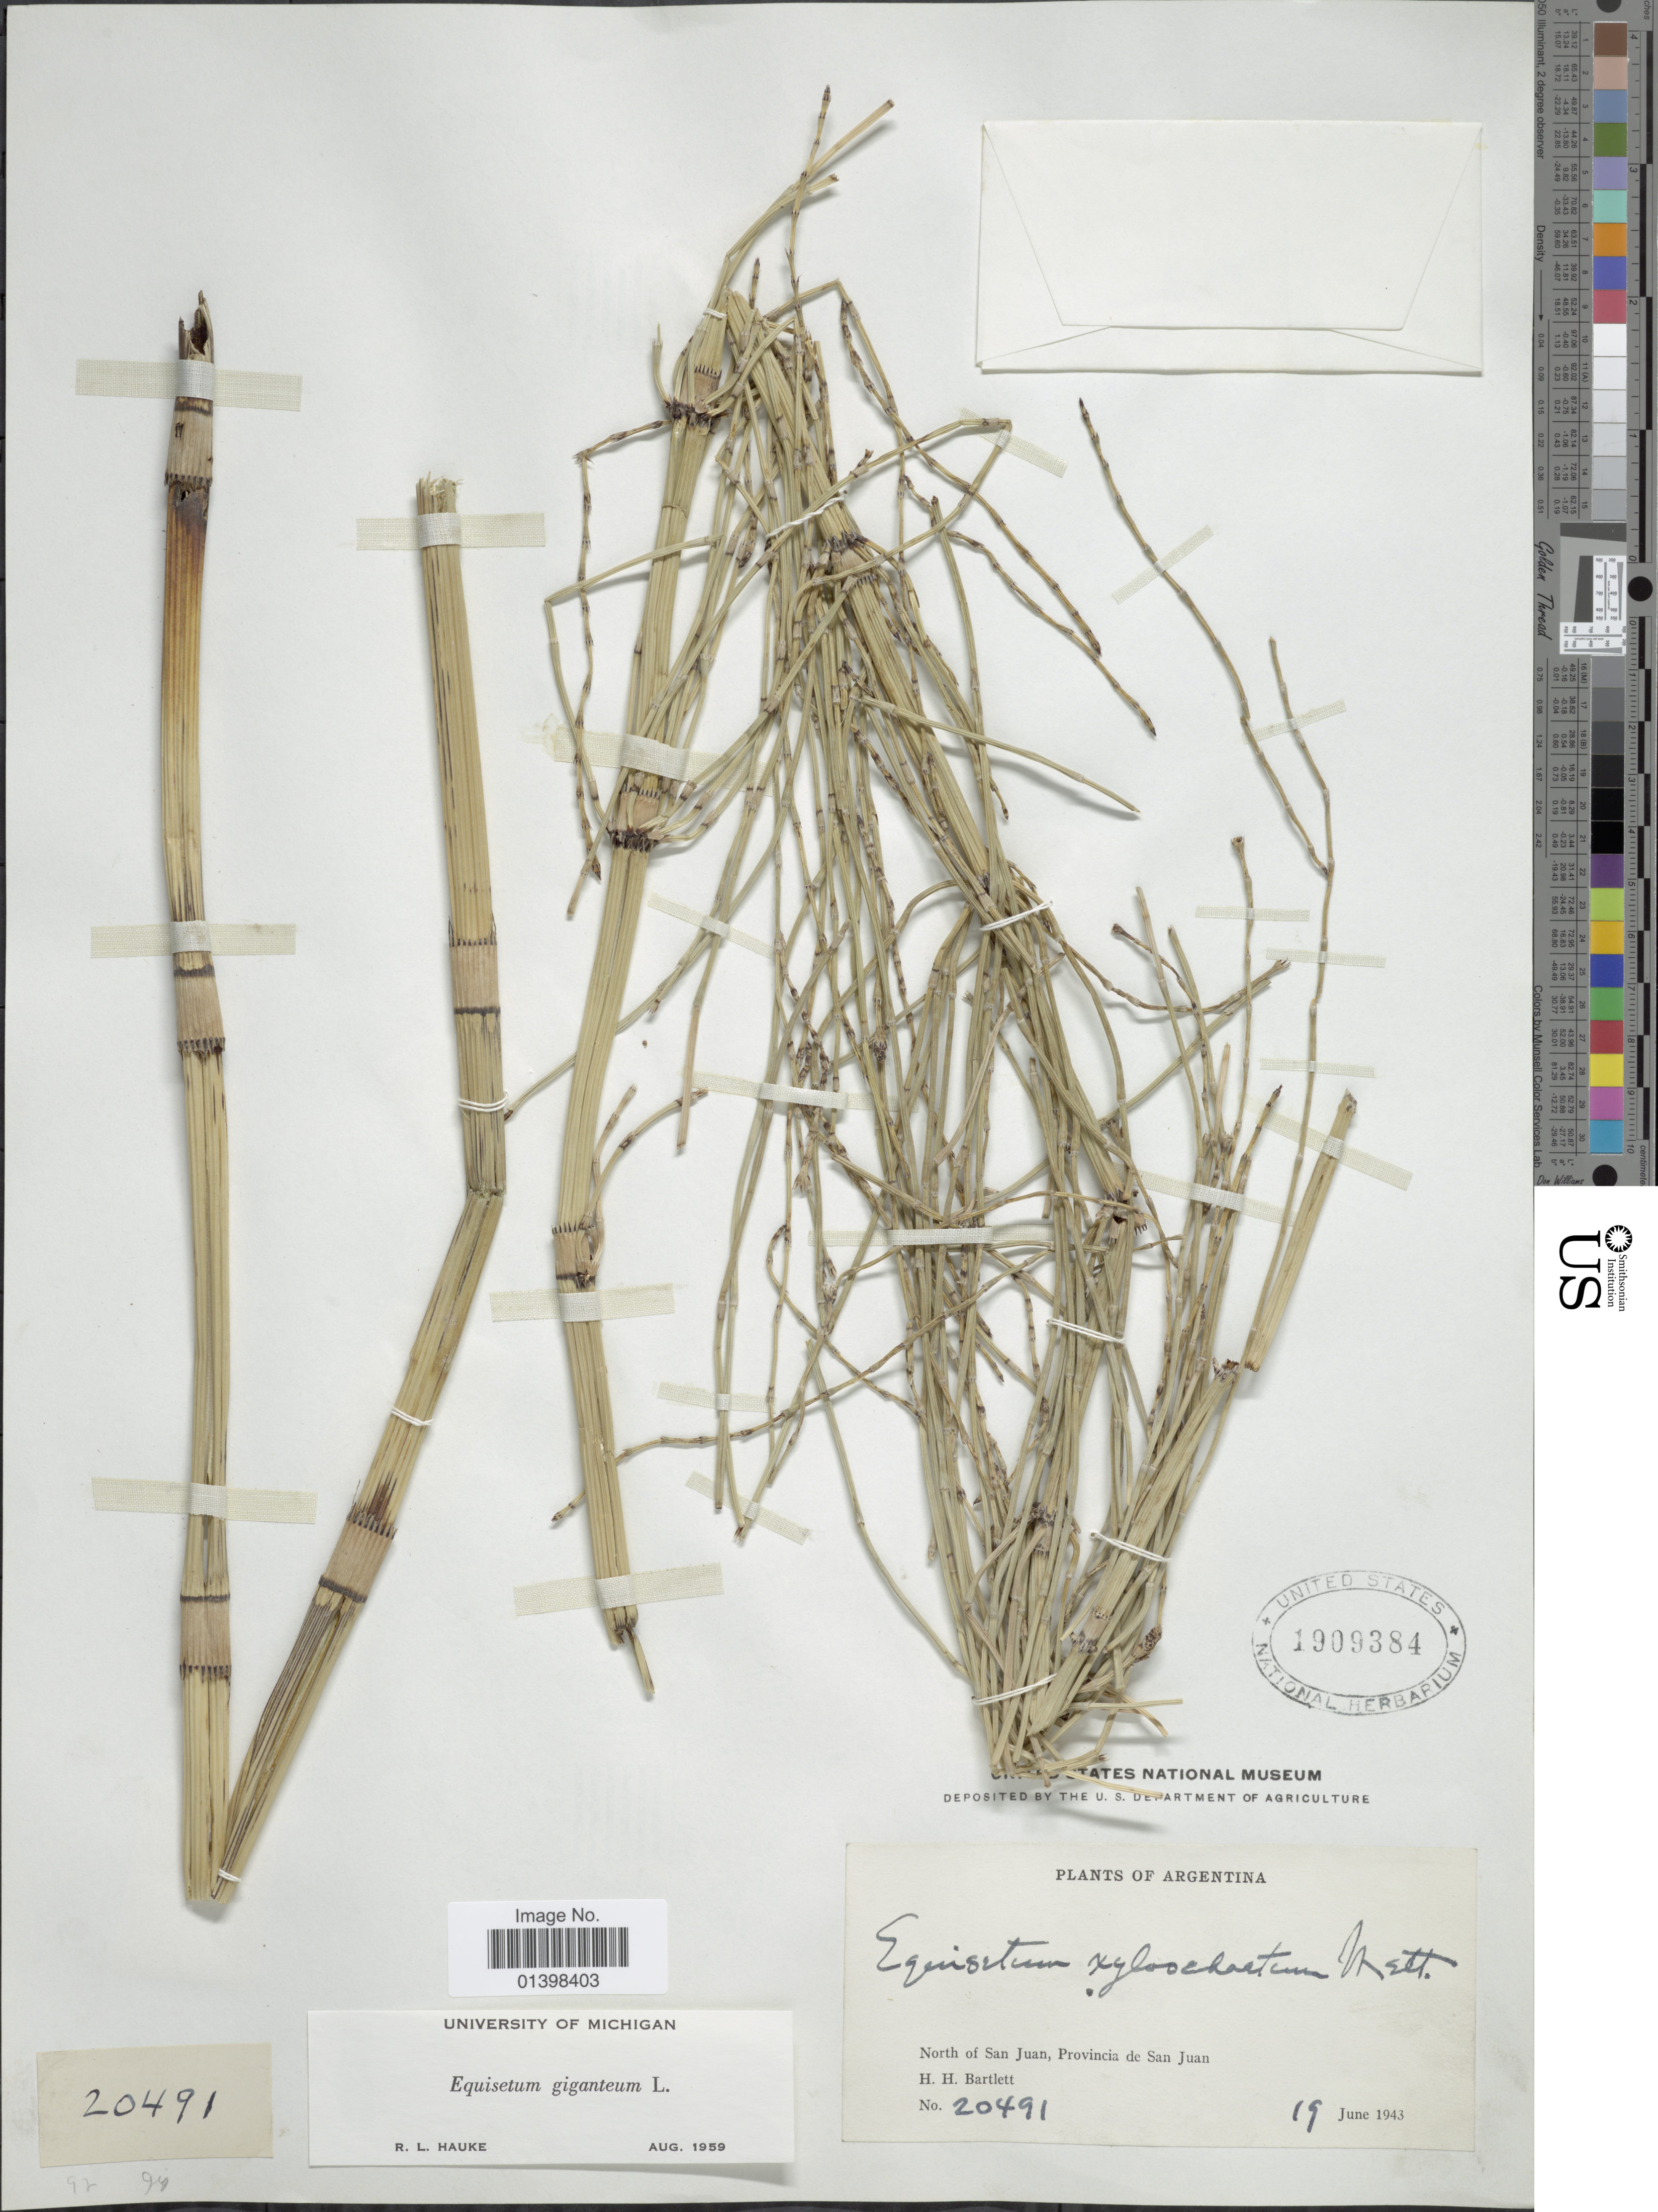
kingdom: Plantae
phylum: Tracheophyta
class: Polypodiopsida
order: Equisetales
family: Equisetaceae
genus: Equisetum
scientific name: Equisetum giganteum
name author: L.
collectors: H. H. Bartlett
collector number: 20491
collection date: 1943-06-19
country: Argentina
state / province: San Juan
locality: North of San Juan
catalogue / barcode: US 1909384